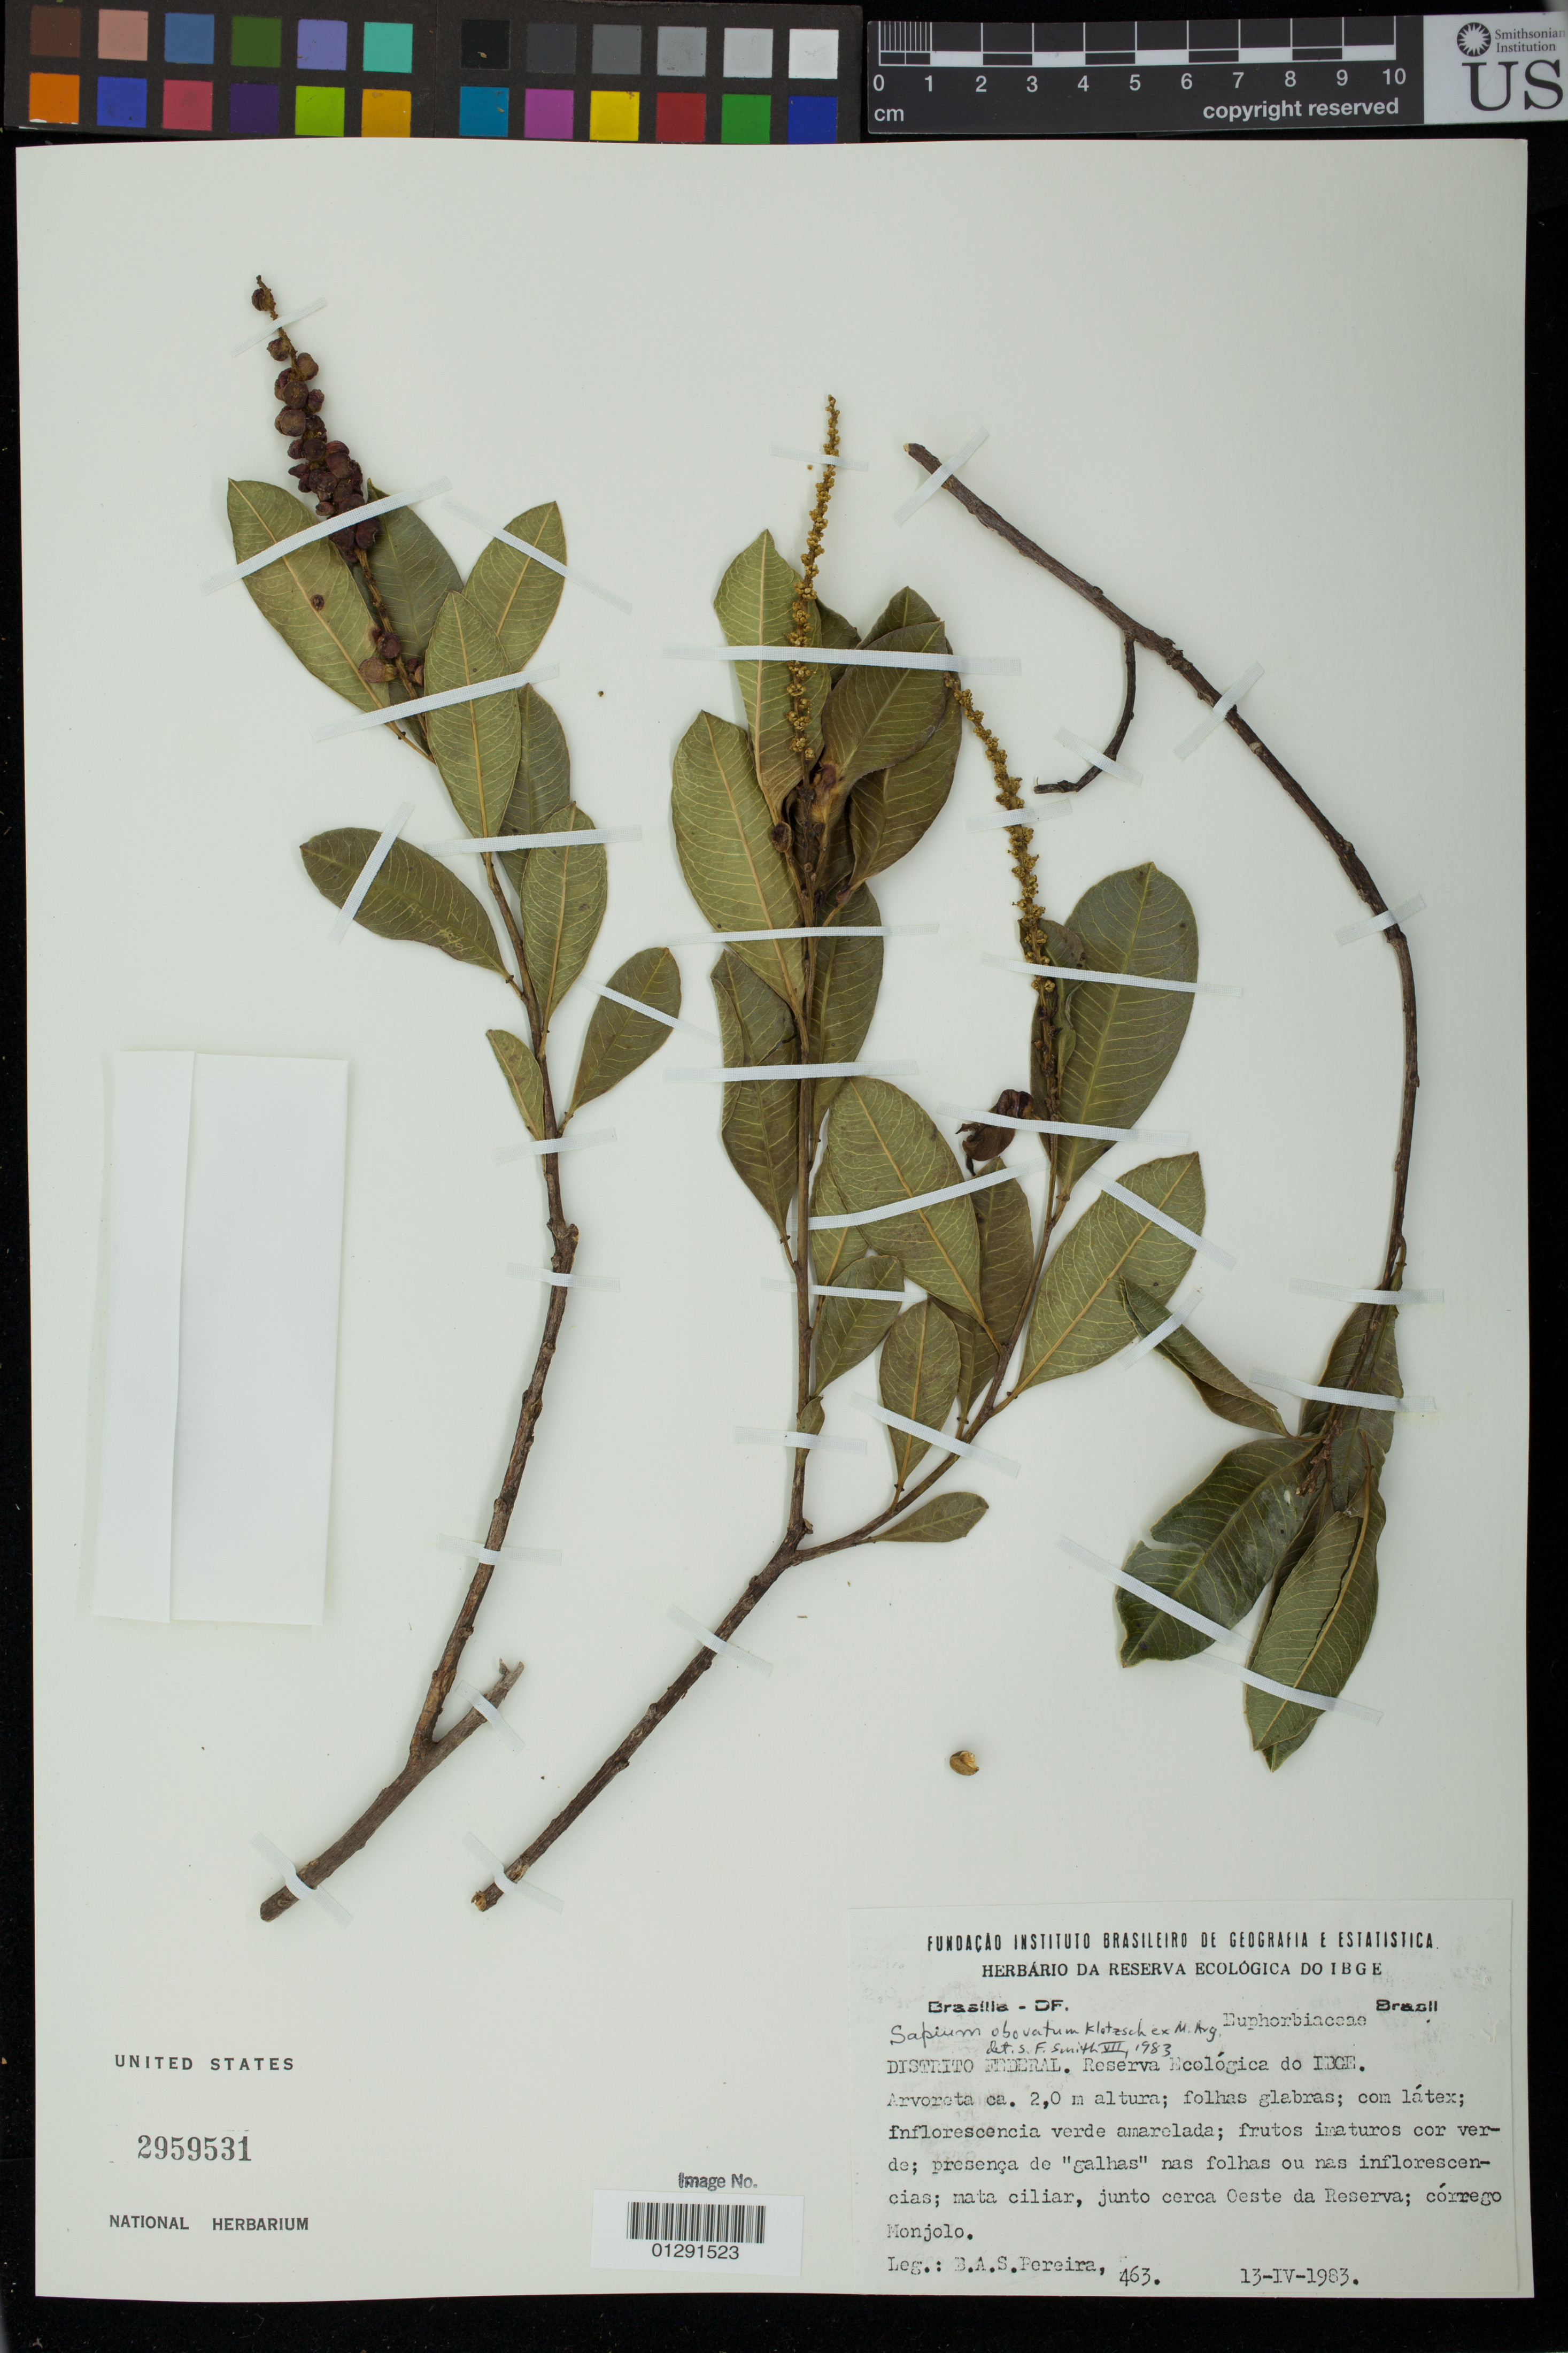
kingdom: Plantae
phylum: Tracheophyta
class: Magnoliopsida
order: Malpighiales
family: Euphorbiaceae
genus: Sapium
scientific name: Sapium obovatum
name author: Klotzsch ex Müll. Arg.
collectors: B. A. S. Pereira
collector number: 463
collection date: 1983-04-13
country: Brazil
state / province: Distrito Federal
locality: Reserva Ecologica do Instituto Brasileiro de Geografia e Estatística (IBGE)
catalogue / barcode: US 2959531